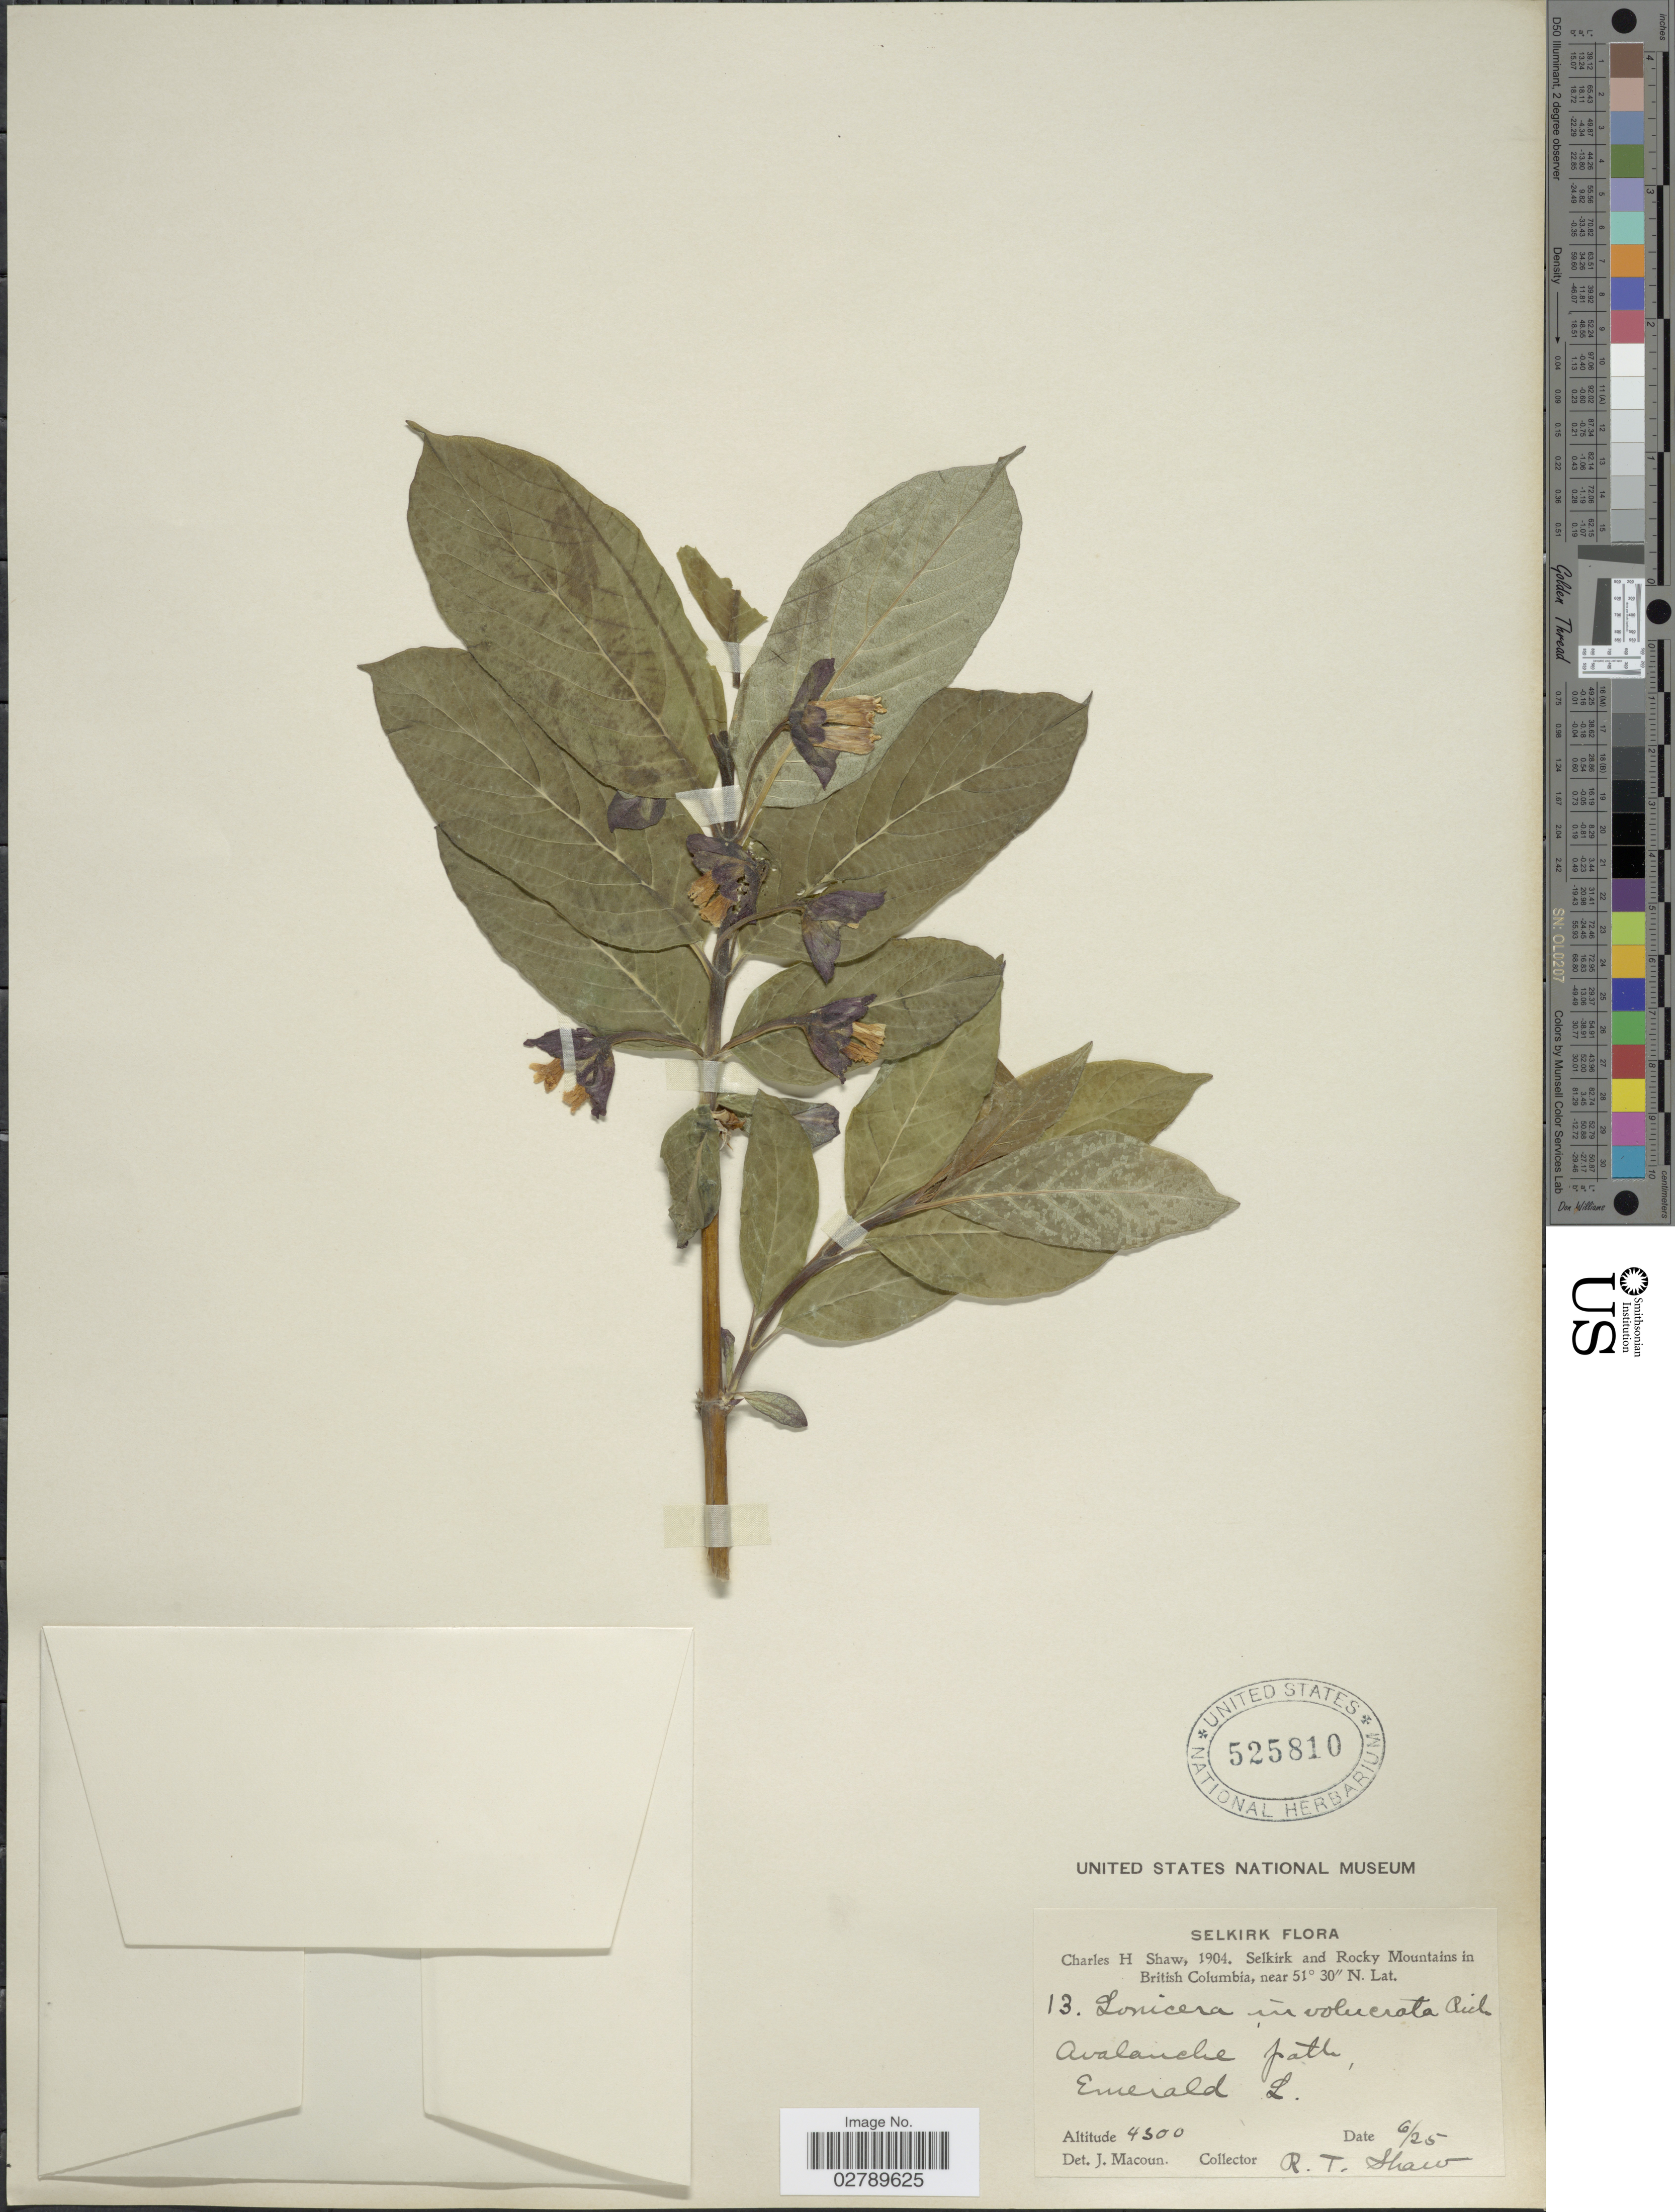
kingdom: Plantae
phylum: Tracheophyta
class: Magnoliopsida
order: Dipsacales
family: Caprifoliaceae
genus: Lonicera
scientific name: Lonicera involucrata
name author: (Richardson) Banks ex Spreng.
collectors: R. T. Shaw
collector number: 13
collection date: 1904-06-25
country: Canada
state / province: British Columbia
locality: Selkirk. Selkirk and Rocky Mountains in British Columbia. Avalanche path, Emerald L.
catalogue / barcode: US 525810